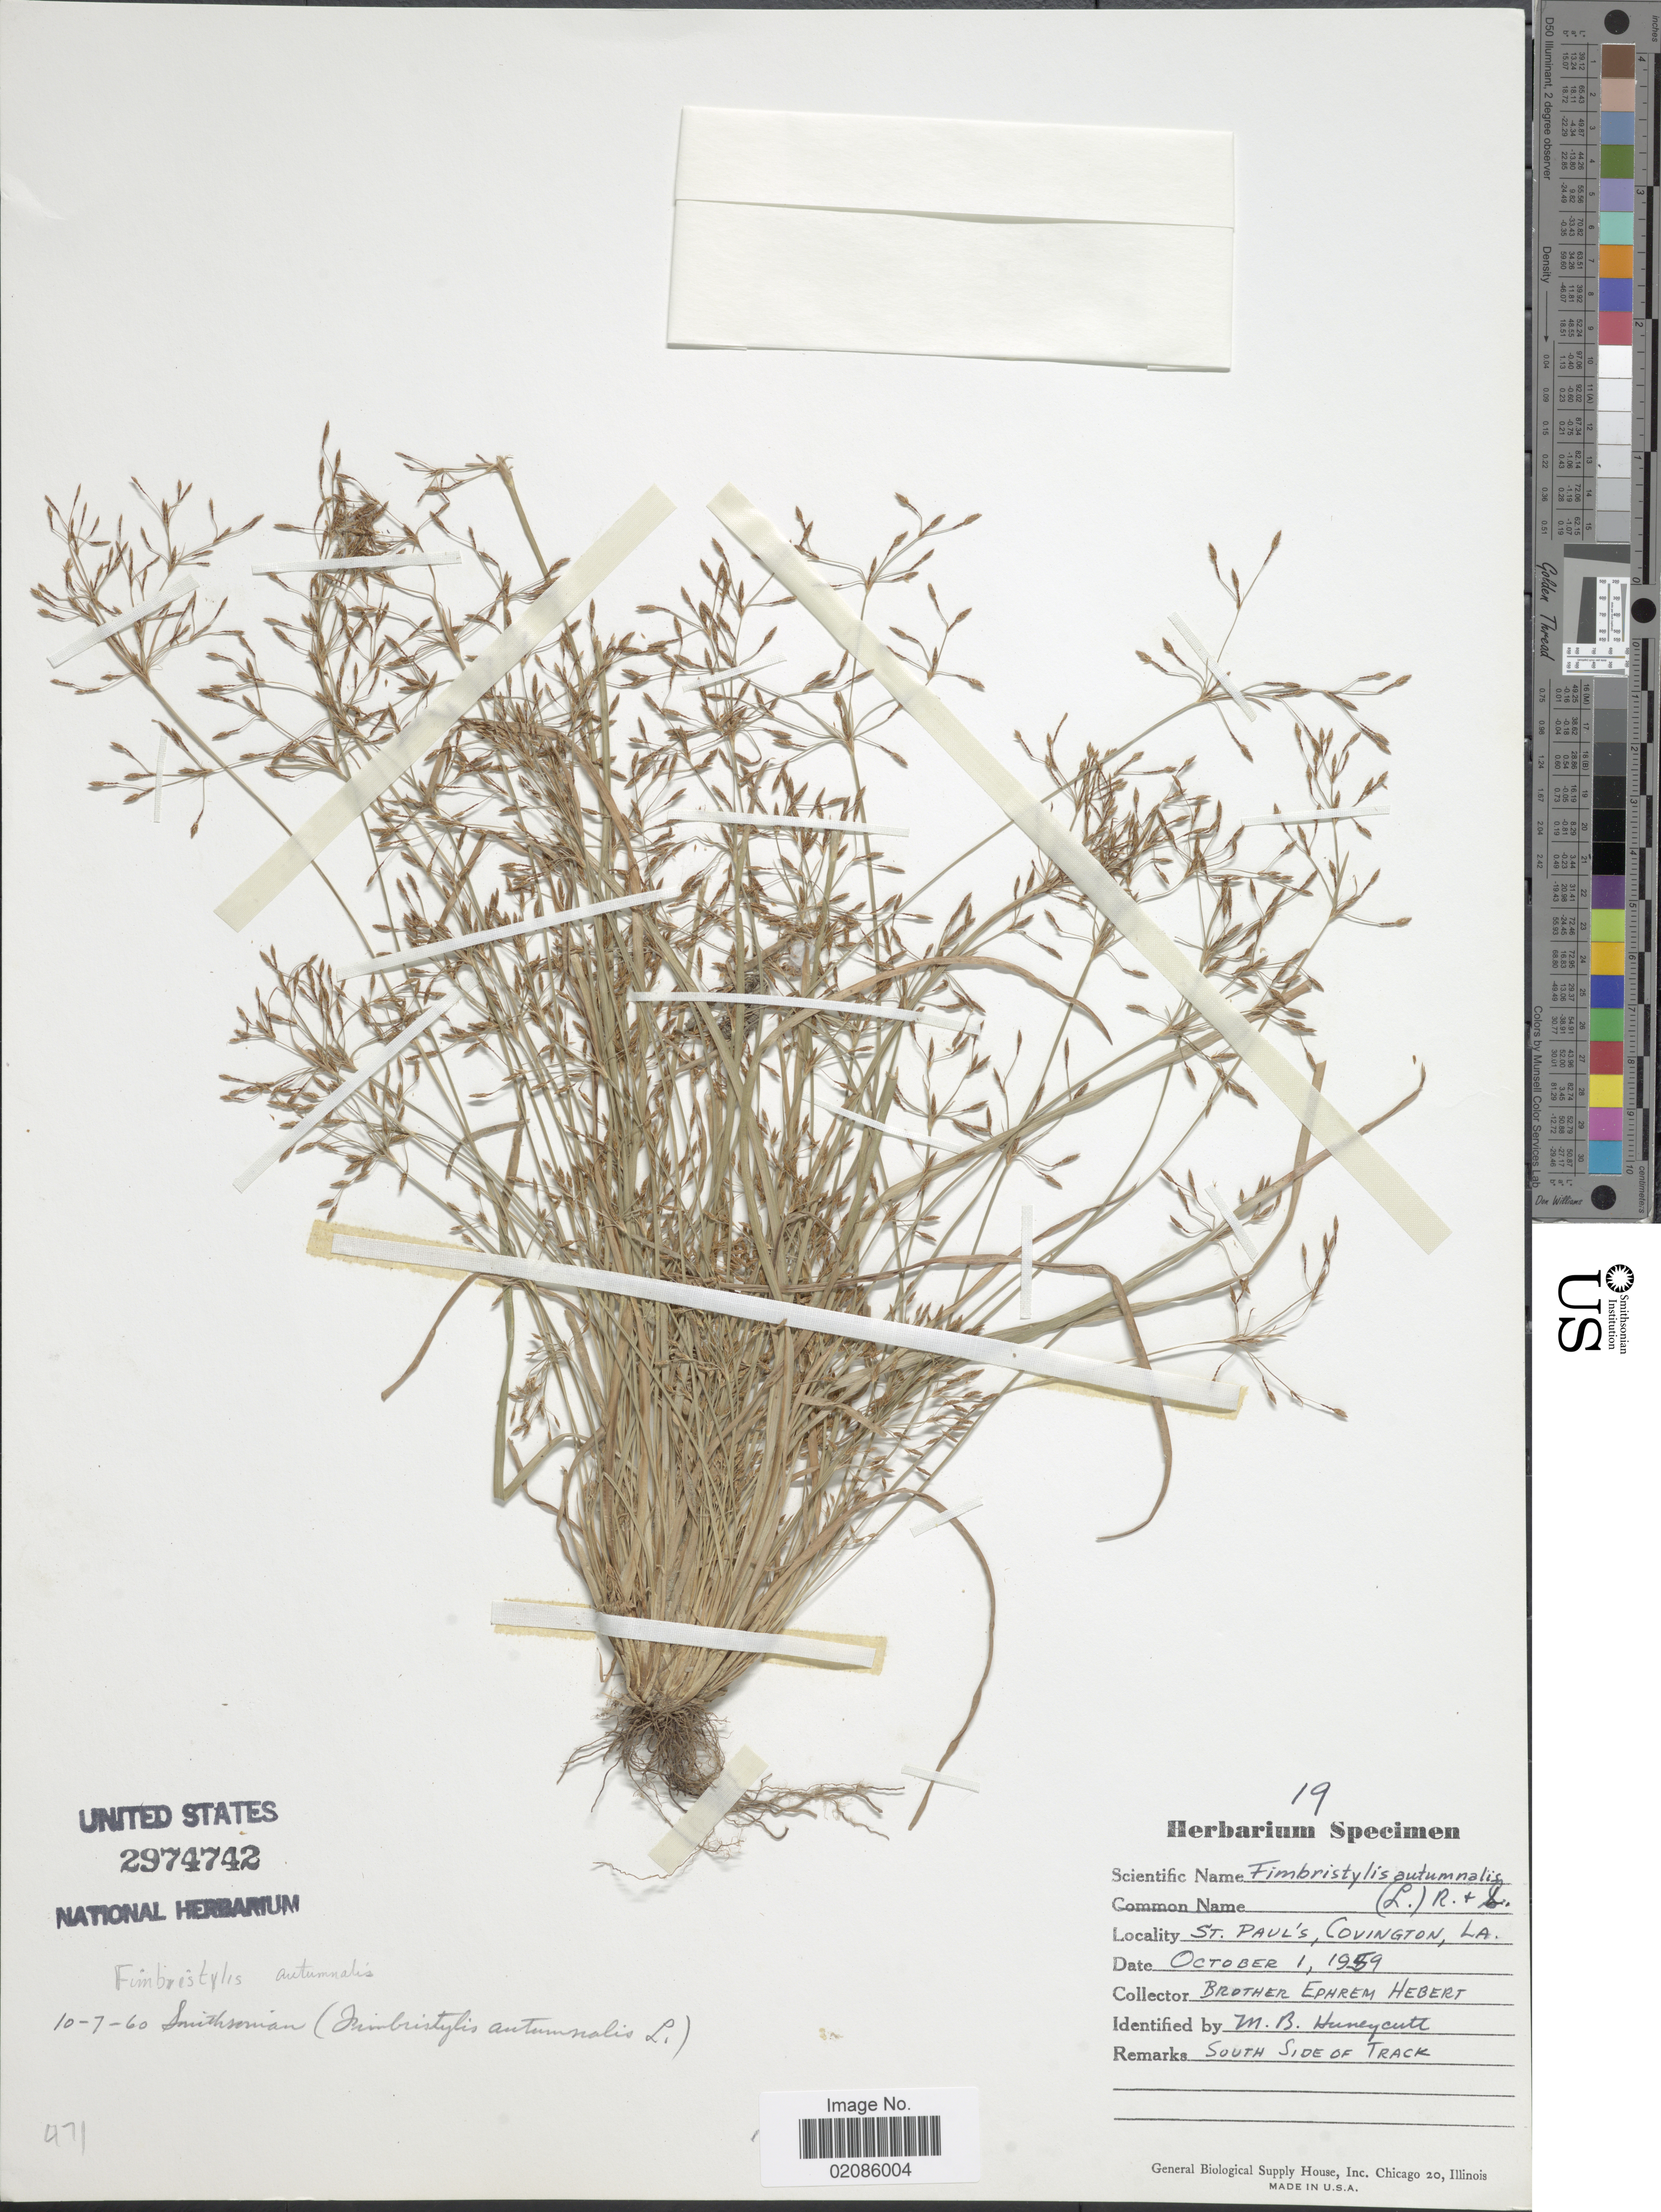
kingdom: Plantae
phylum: Tracheophyta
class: Liliopsida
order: Poales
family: Cyperaceae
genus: Fimbristylis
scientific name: Fimbristylis autumnalis (L.) Roem. & Schult.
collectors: E. Hebert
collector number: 19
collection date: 1959-10-01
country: United States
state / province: Louisiana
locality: St. Paul's, Covington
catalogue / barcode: US 2974742